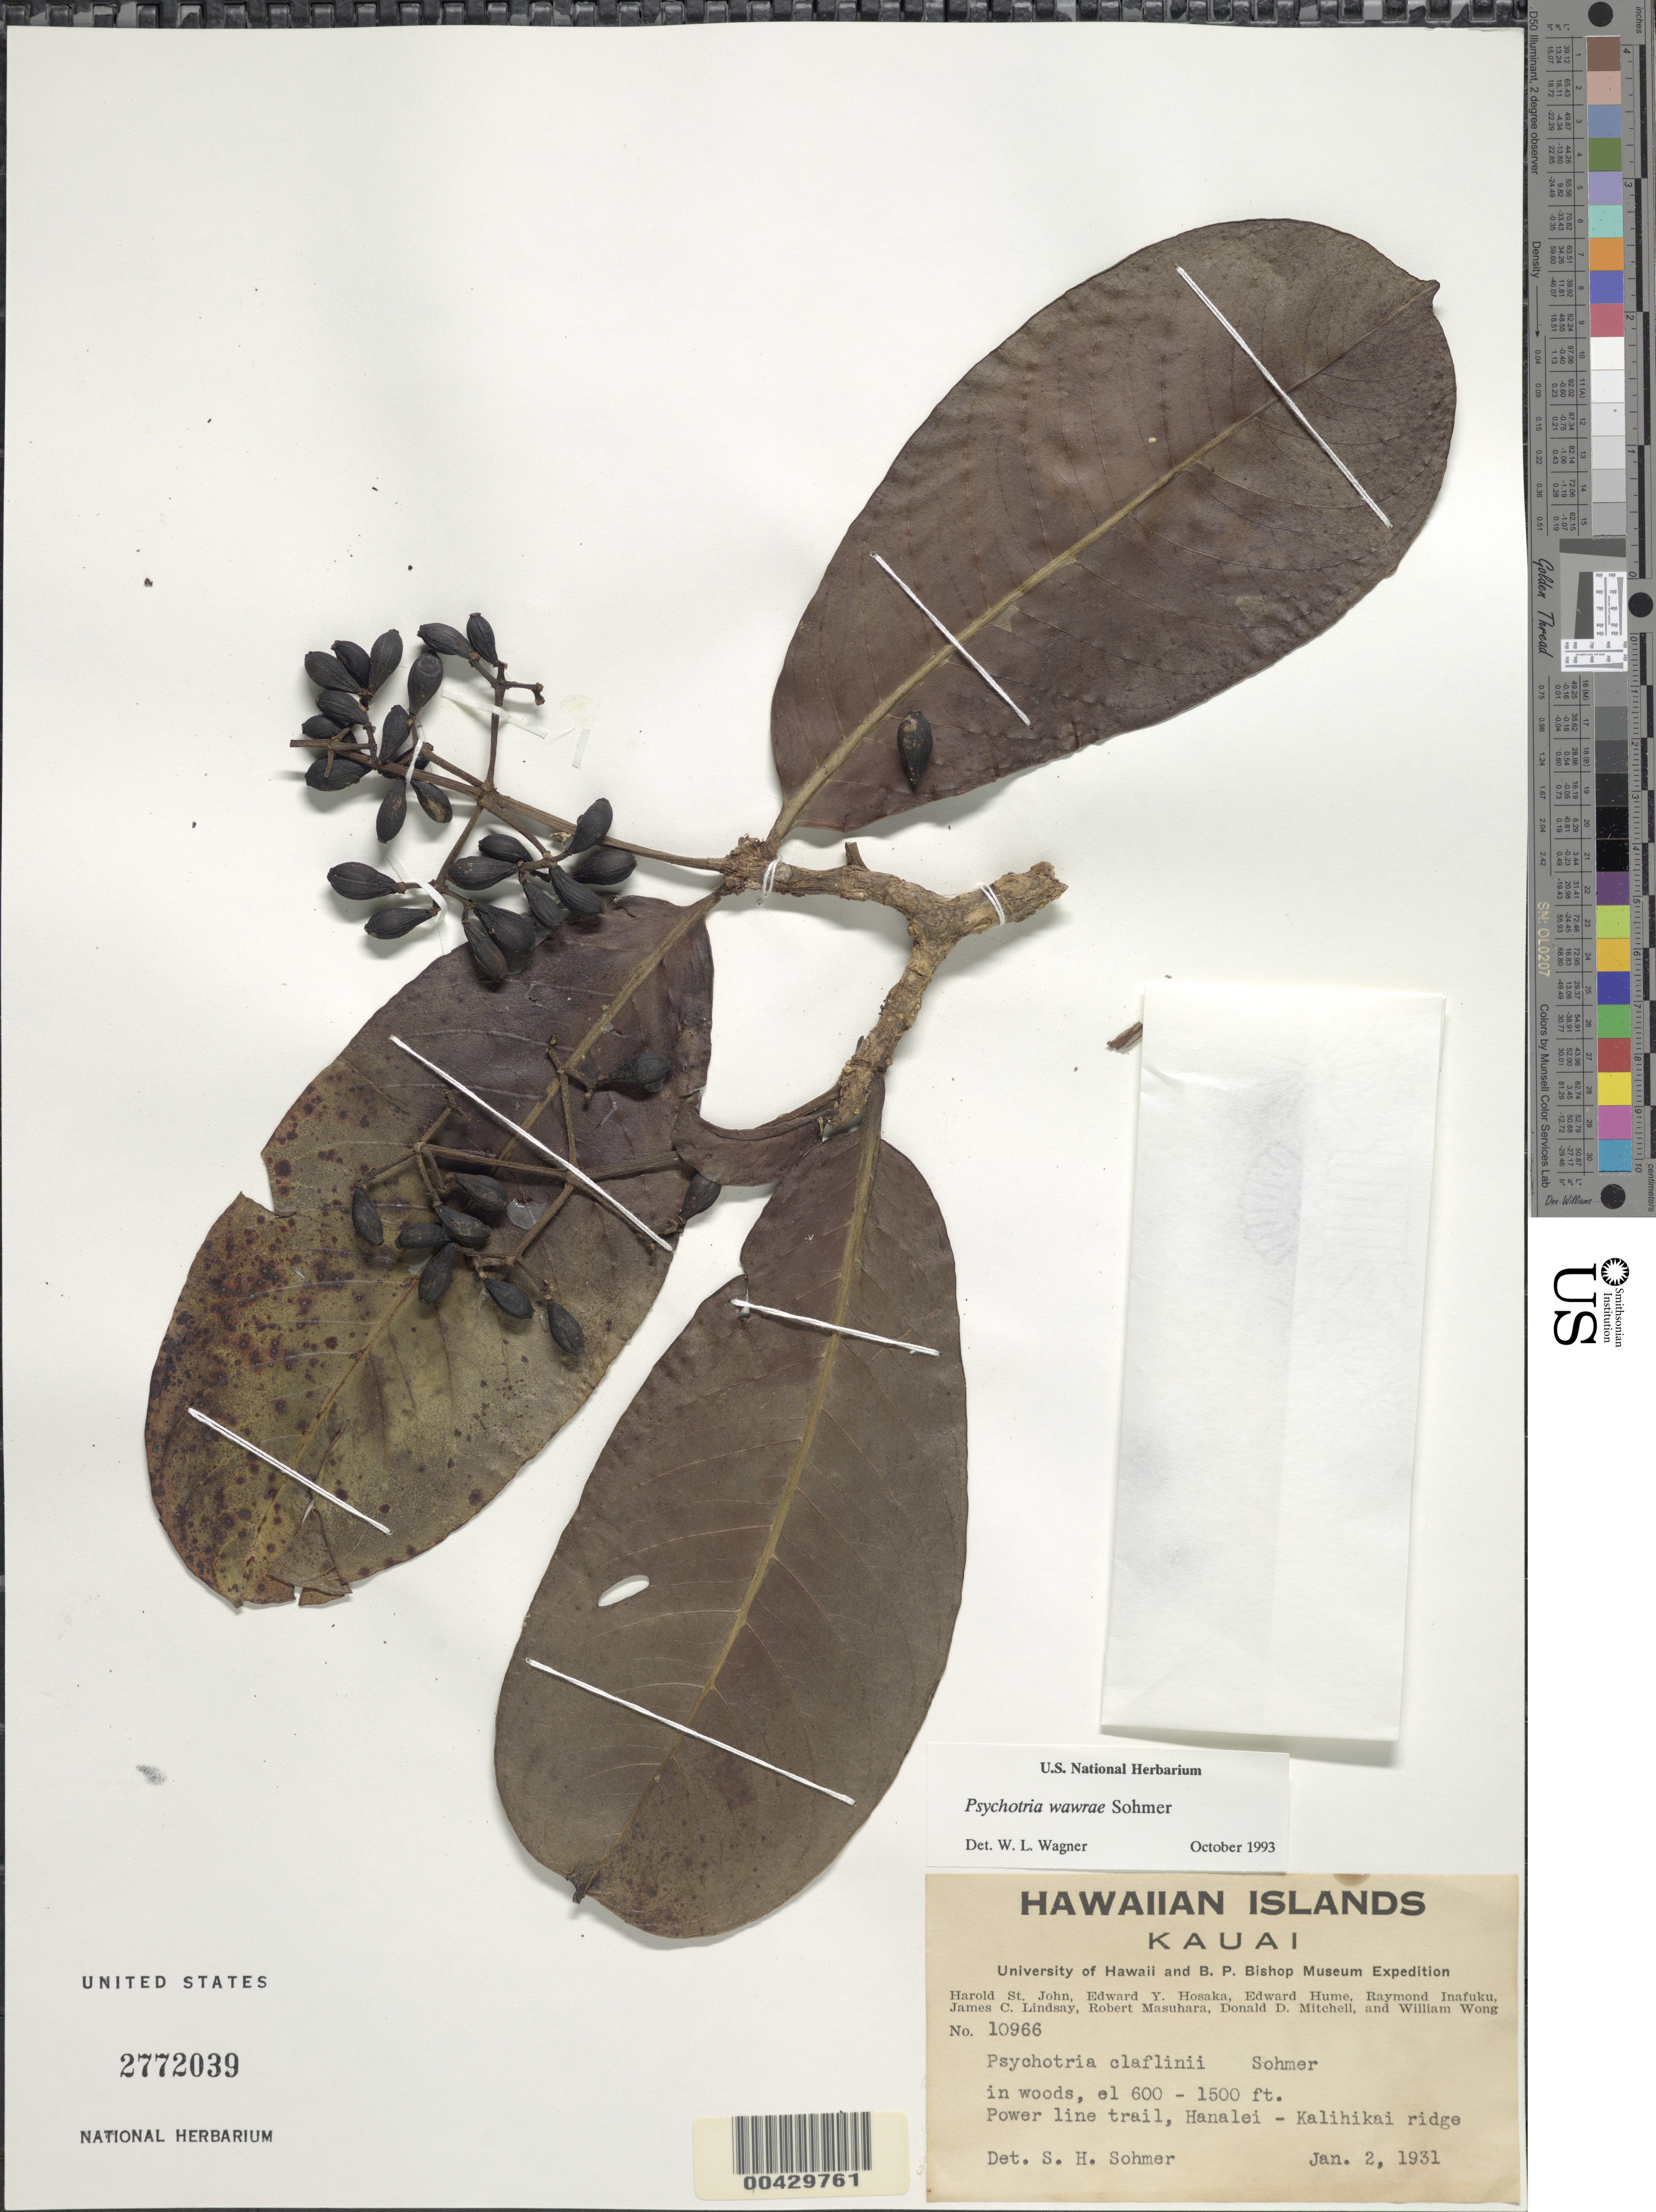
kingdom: Plantae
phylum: Tracheophyta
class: Magnoliopsida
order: Gentianales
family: Rubiaceae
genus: Psychotria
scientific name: Psychotria wawrae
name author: Sohmer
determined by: Wagner, W. L., (BOT), Smithsonian Institution - National Museum of Natural History (UNITED STATES)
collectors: H. St. John, E. Y. Hosaka, E. Hume, R. Inafuku, J. Lindsay, R. Masuhara, D. D. Mitchell & W. Wong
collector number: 10966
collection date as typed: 2 Jan 1931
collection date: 1931-01-02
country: United States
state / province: Hawaii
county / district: Kauai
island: Kaua'i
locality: Power line trail, Hanalei - Kalihikai ridge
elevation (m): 183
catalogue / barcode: US 2772039